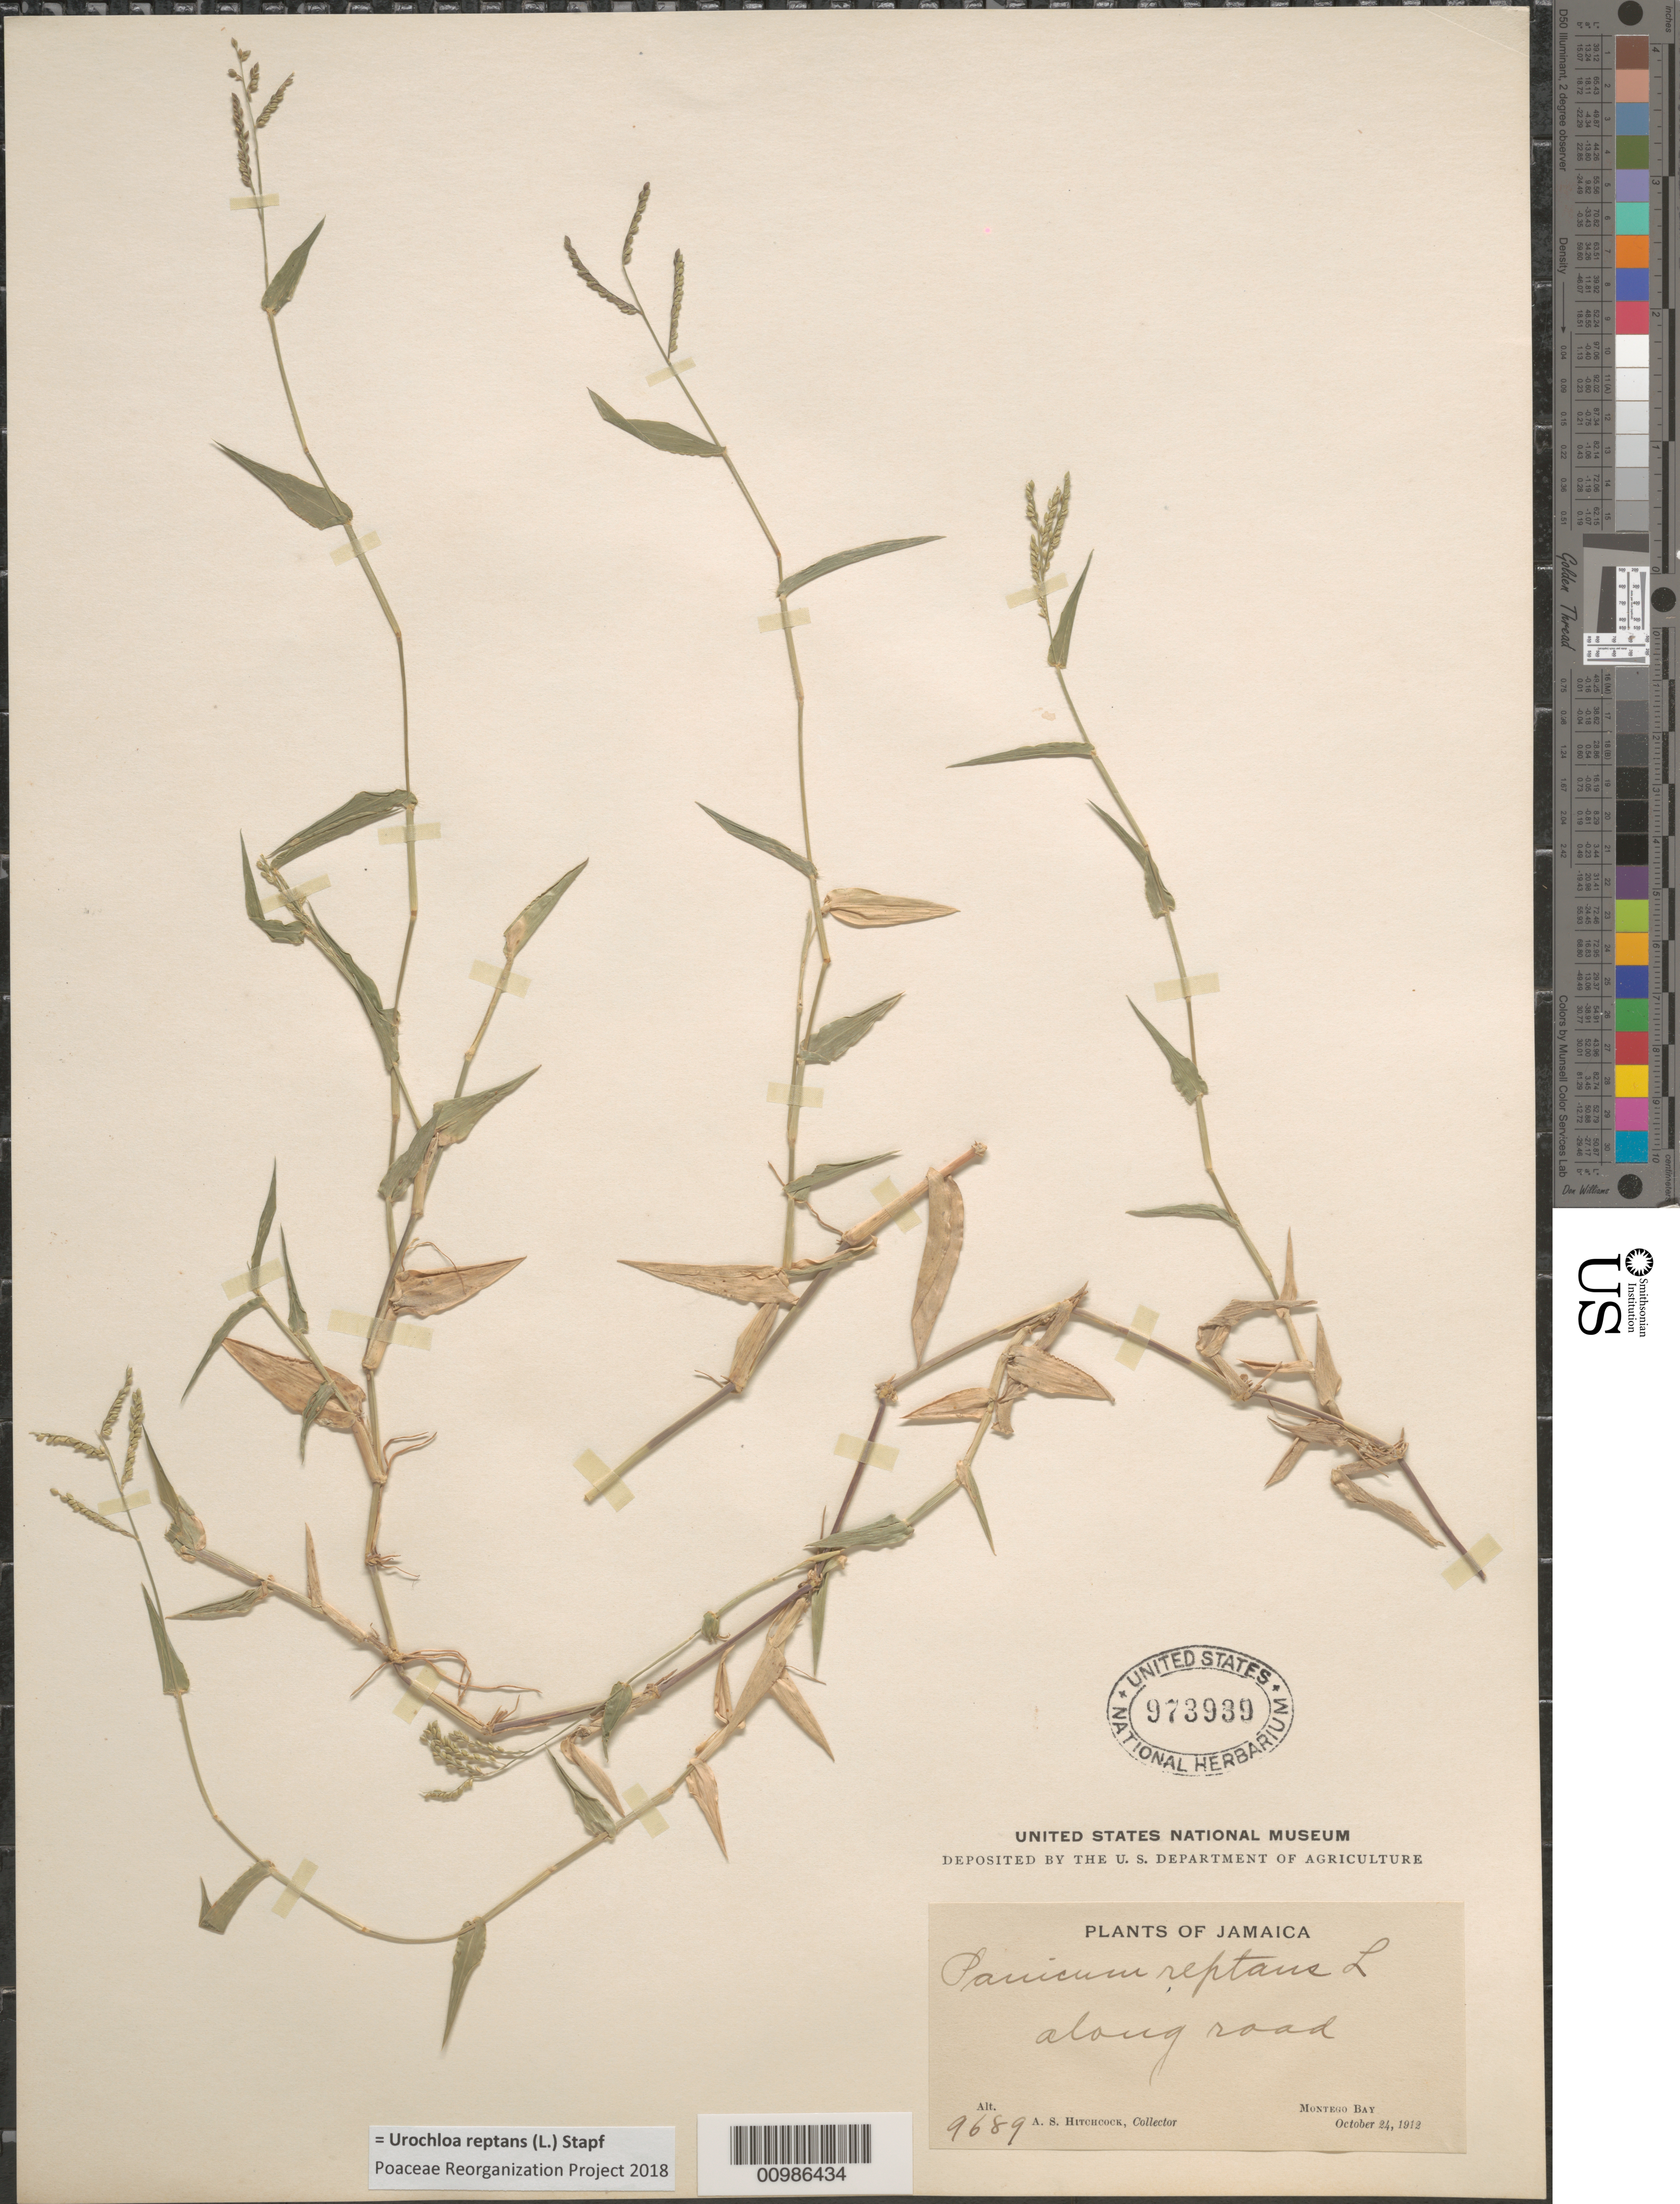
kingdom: Plantae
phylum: Tracheophyta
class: Liliopsida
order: Poales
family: Poaceae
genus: Brachiaria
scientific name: Brachiaria reptans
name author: (L.) C.E. Hubb. & C.A. Gardner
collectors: A. S. Hitchcock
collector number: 9689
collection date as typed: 24 Oct 1912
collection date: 1912-10-24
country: Jamaica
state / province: Saint James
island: Jamaica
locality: Montego Bay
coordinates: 0 N, 0 E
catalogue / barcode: US 973939